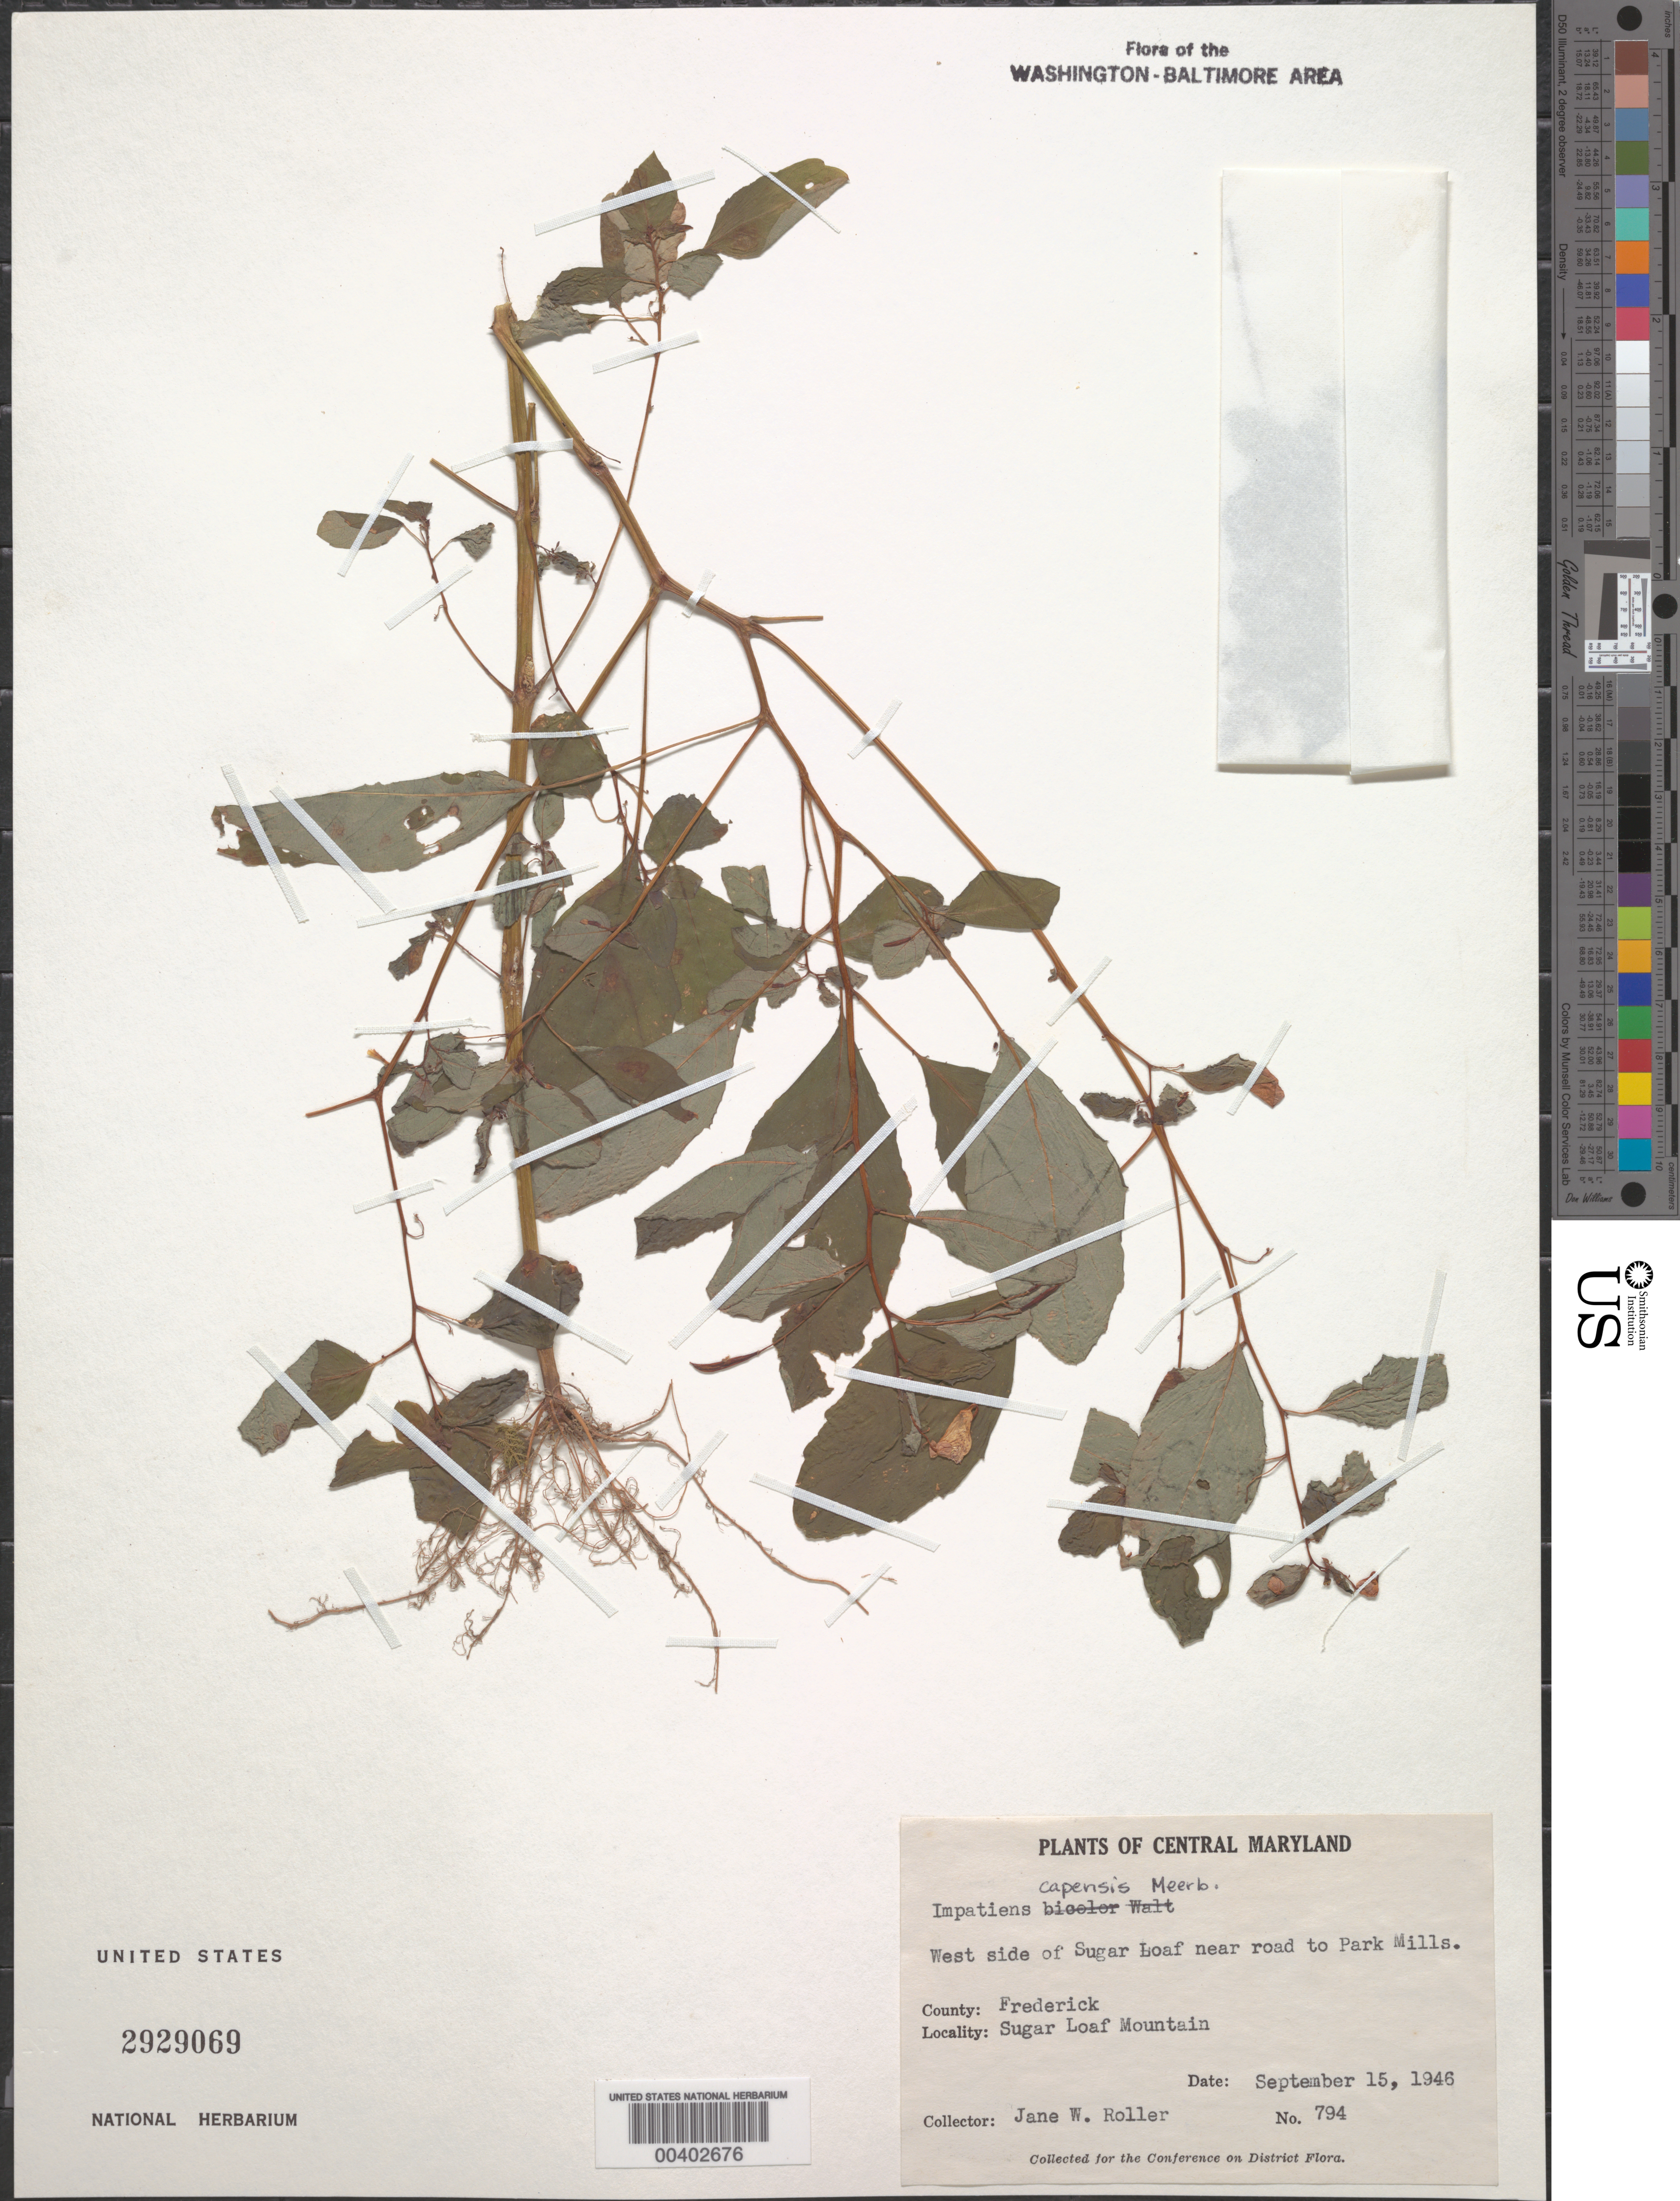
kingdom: Plantae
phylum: Tracheophyta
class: Magnoliopsida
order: Ericales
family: Balsaminaceae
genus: Impatiens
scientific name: Impatiens capensis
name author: Meerb.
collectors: J. W. Roller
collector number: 794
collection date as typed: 15 Sep 1946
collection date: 1946-09-15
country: United States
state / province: Maryland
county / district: Frederick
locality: Sugar Loaf Mountain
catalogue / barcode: US 2929069